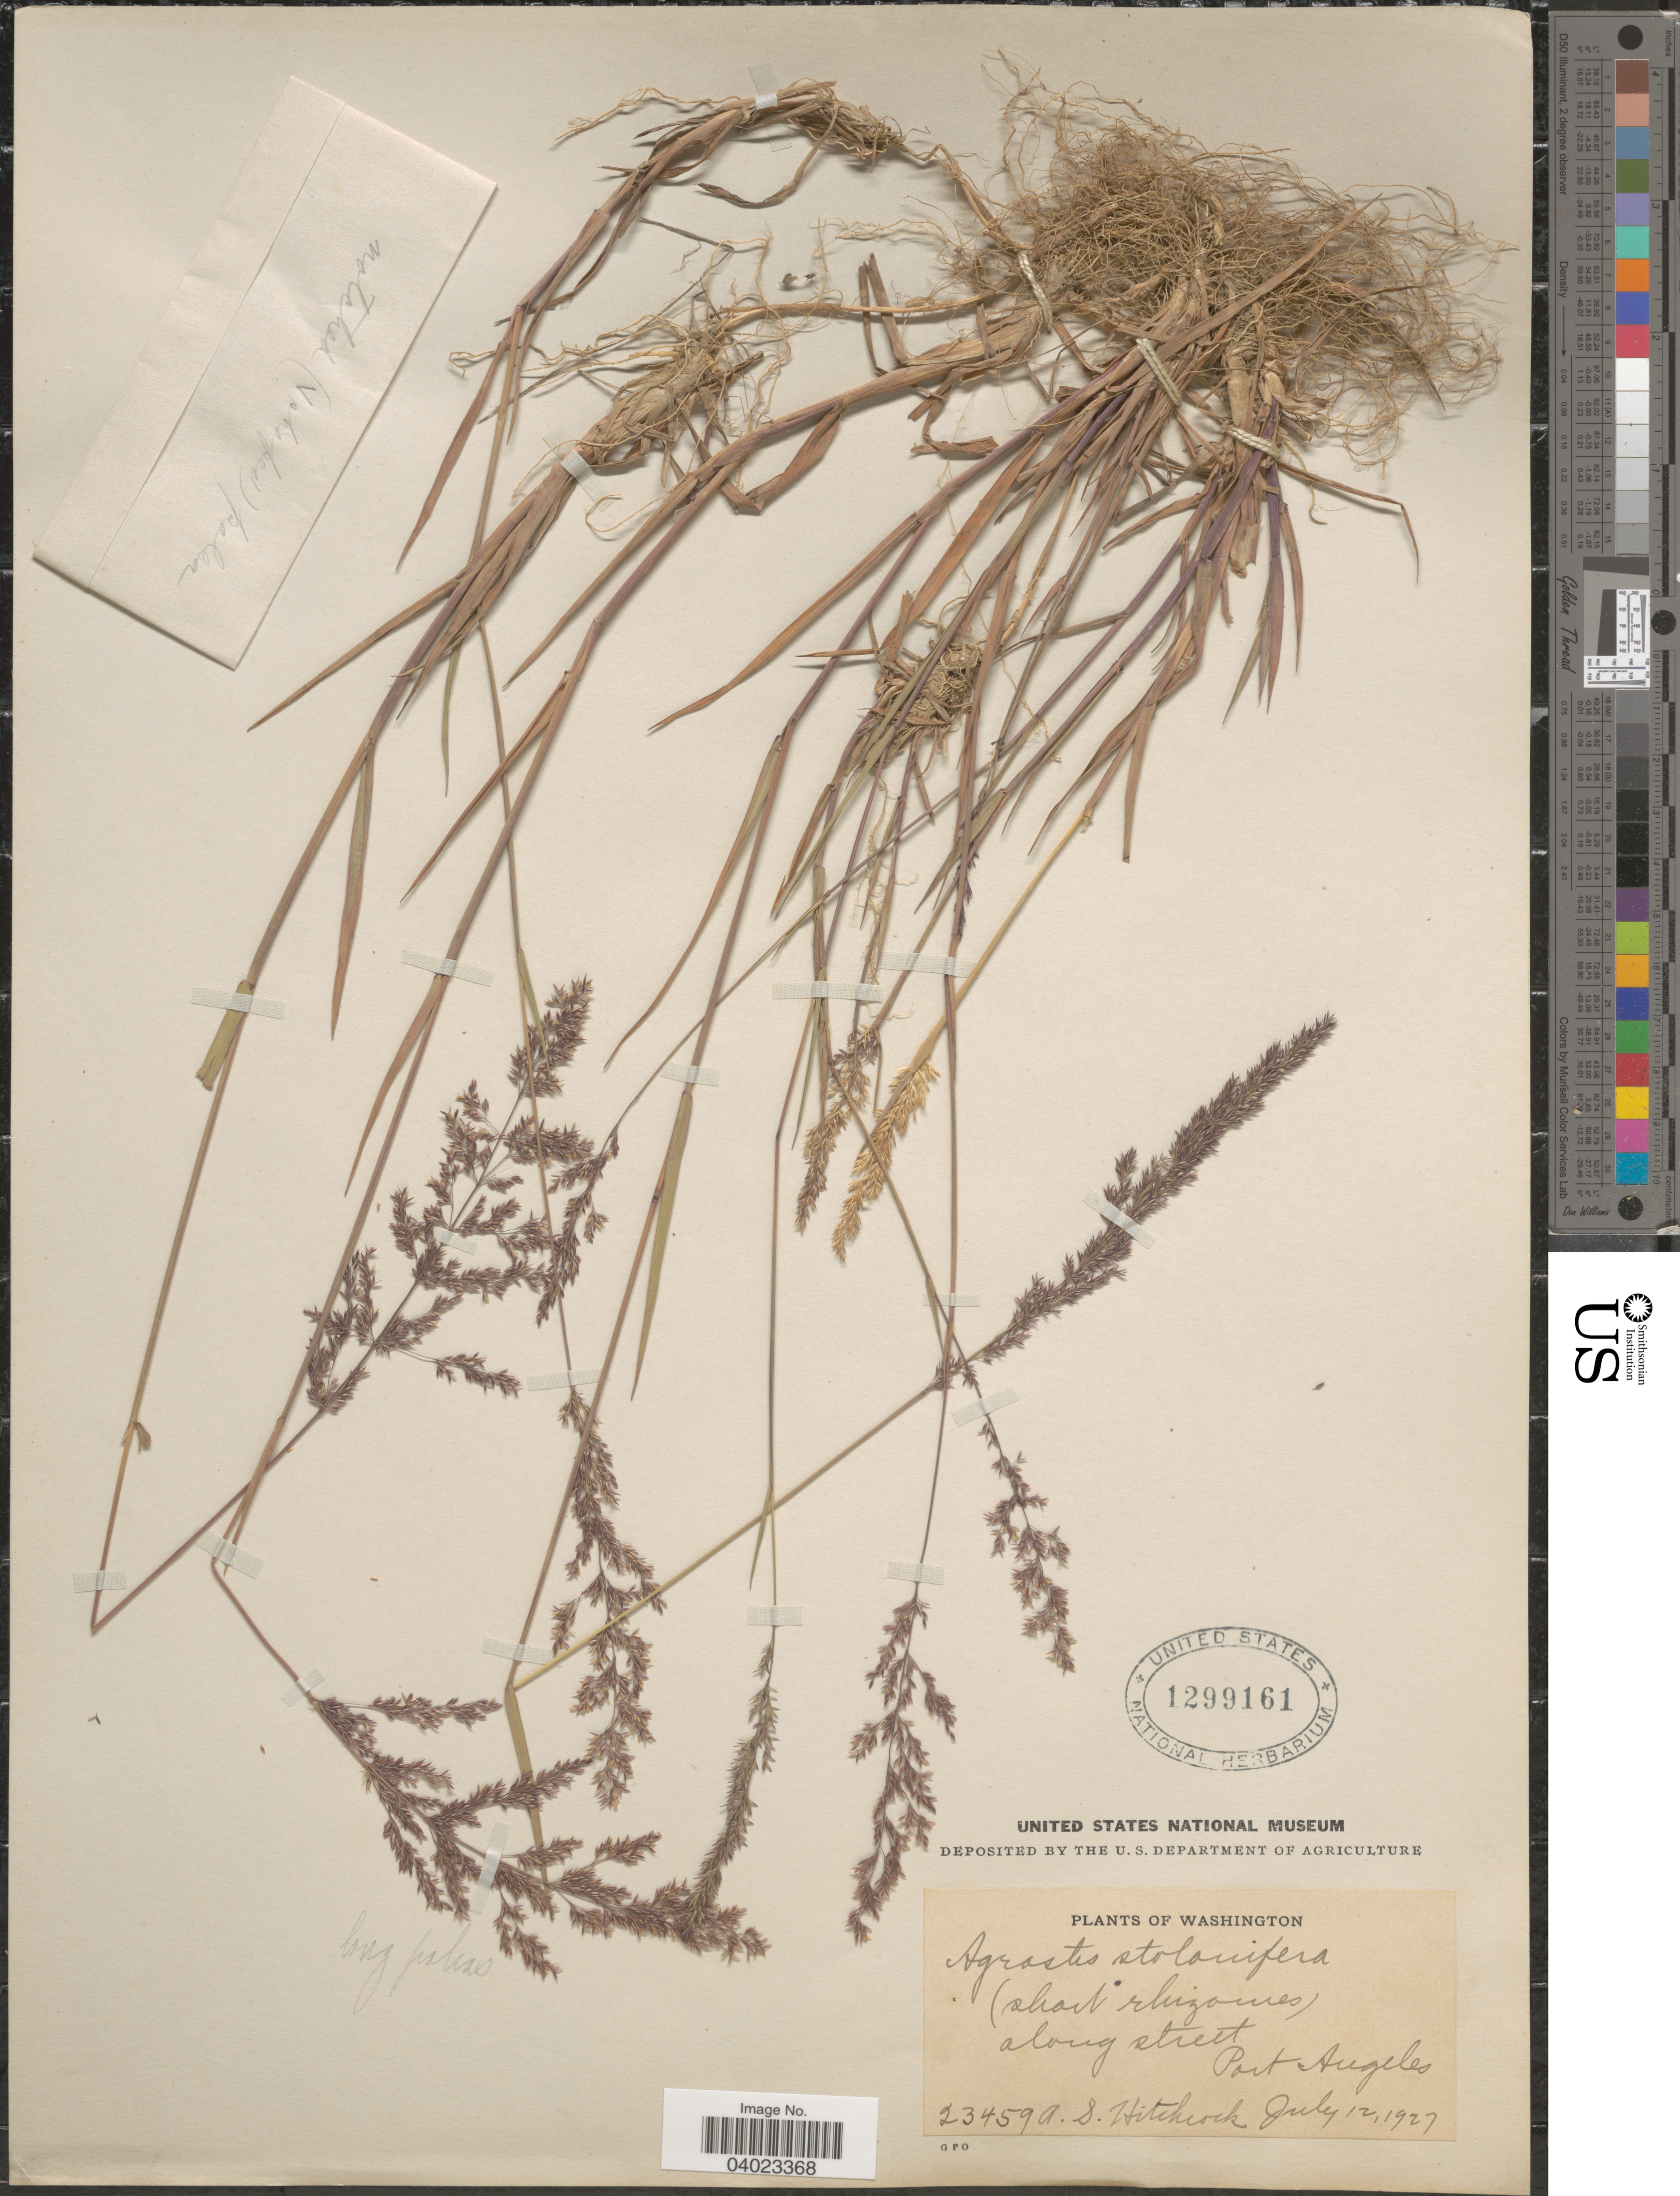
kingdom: Plantae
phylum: Tracheophyta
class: Liliopsida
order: Poales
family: Poaceae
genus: Agrostis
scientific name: Agrostis stolonifera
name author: L.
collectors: A. S. Hitchcock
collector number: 23459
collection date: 1927-07-12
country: United States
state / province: Washington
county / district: Clallam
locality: Along street Port Angeles.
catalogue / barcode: US 1299161